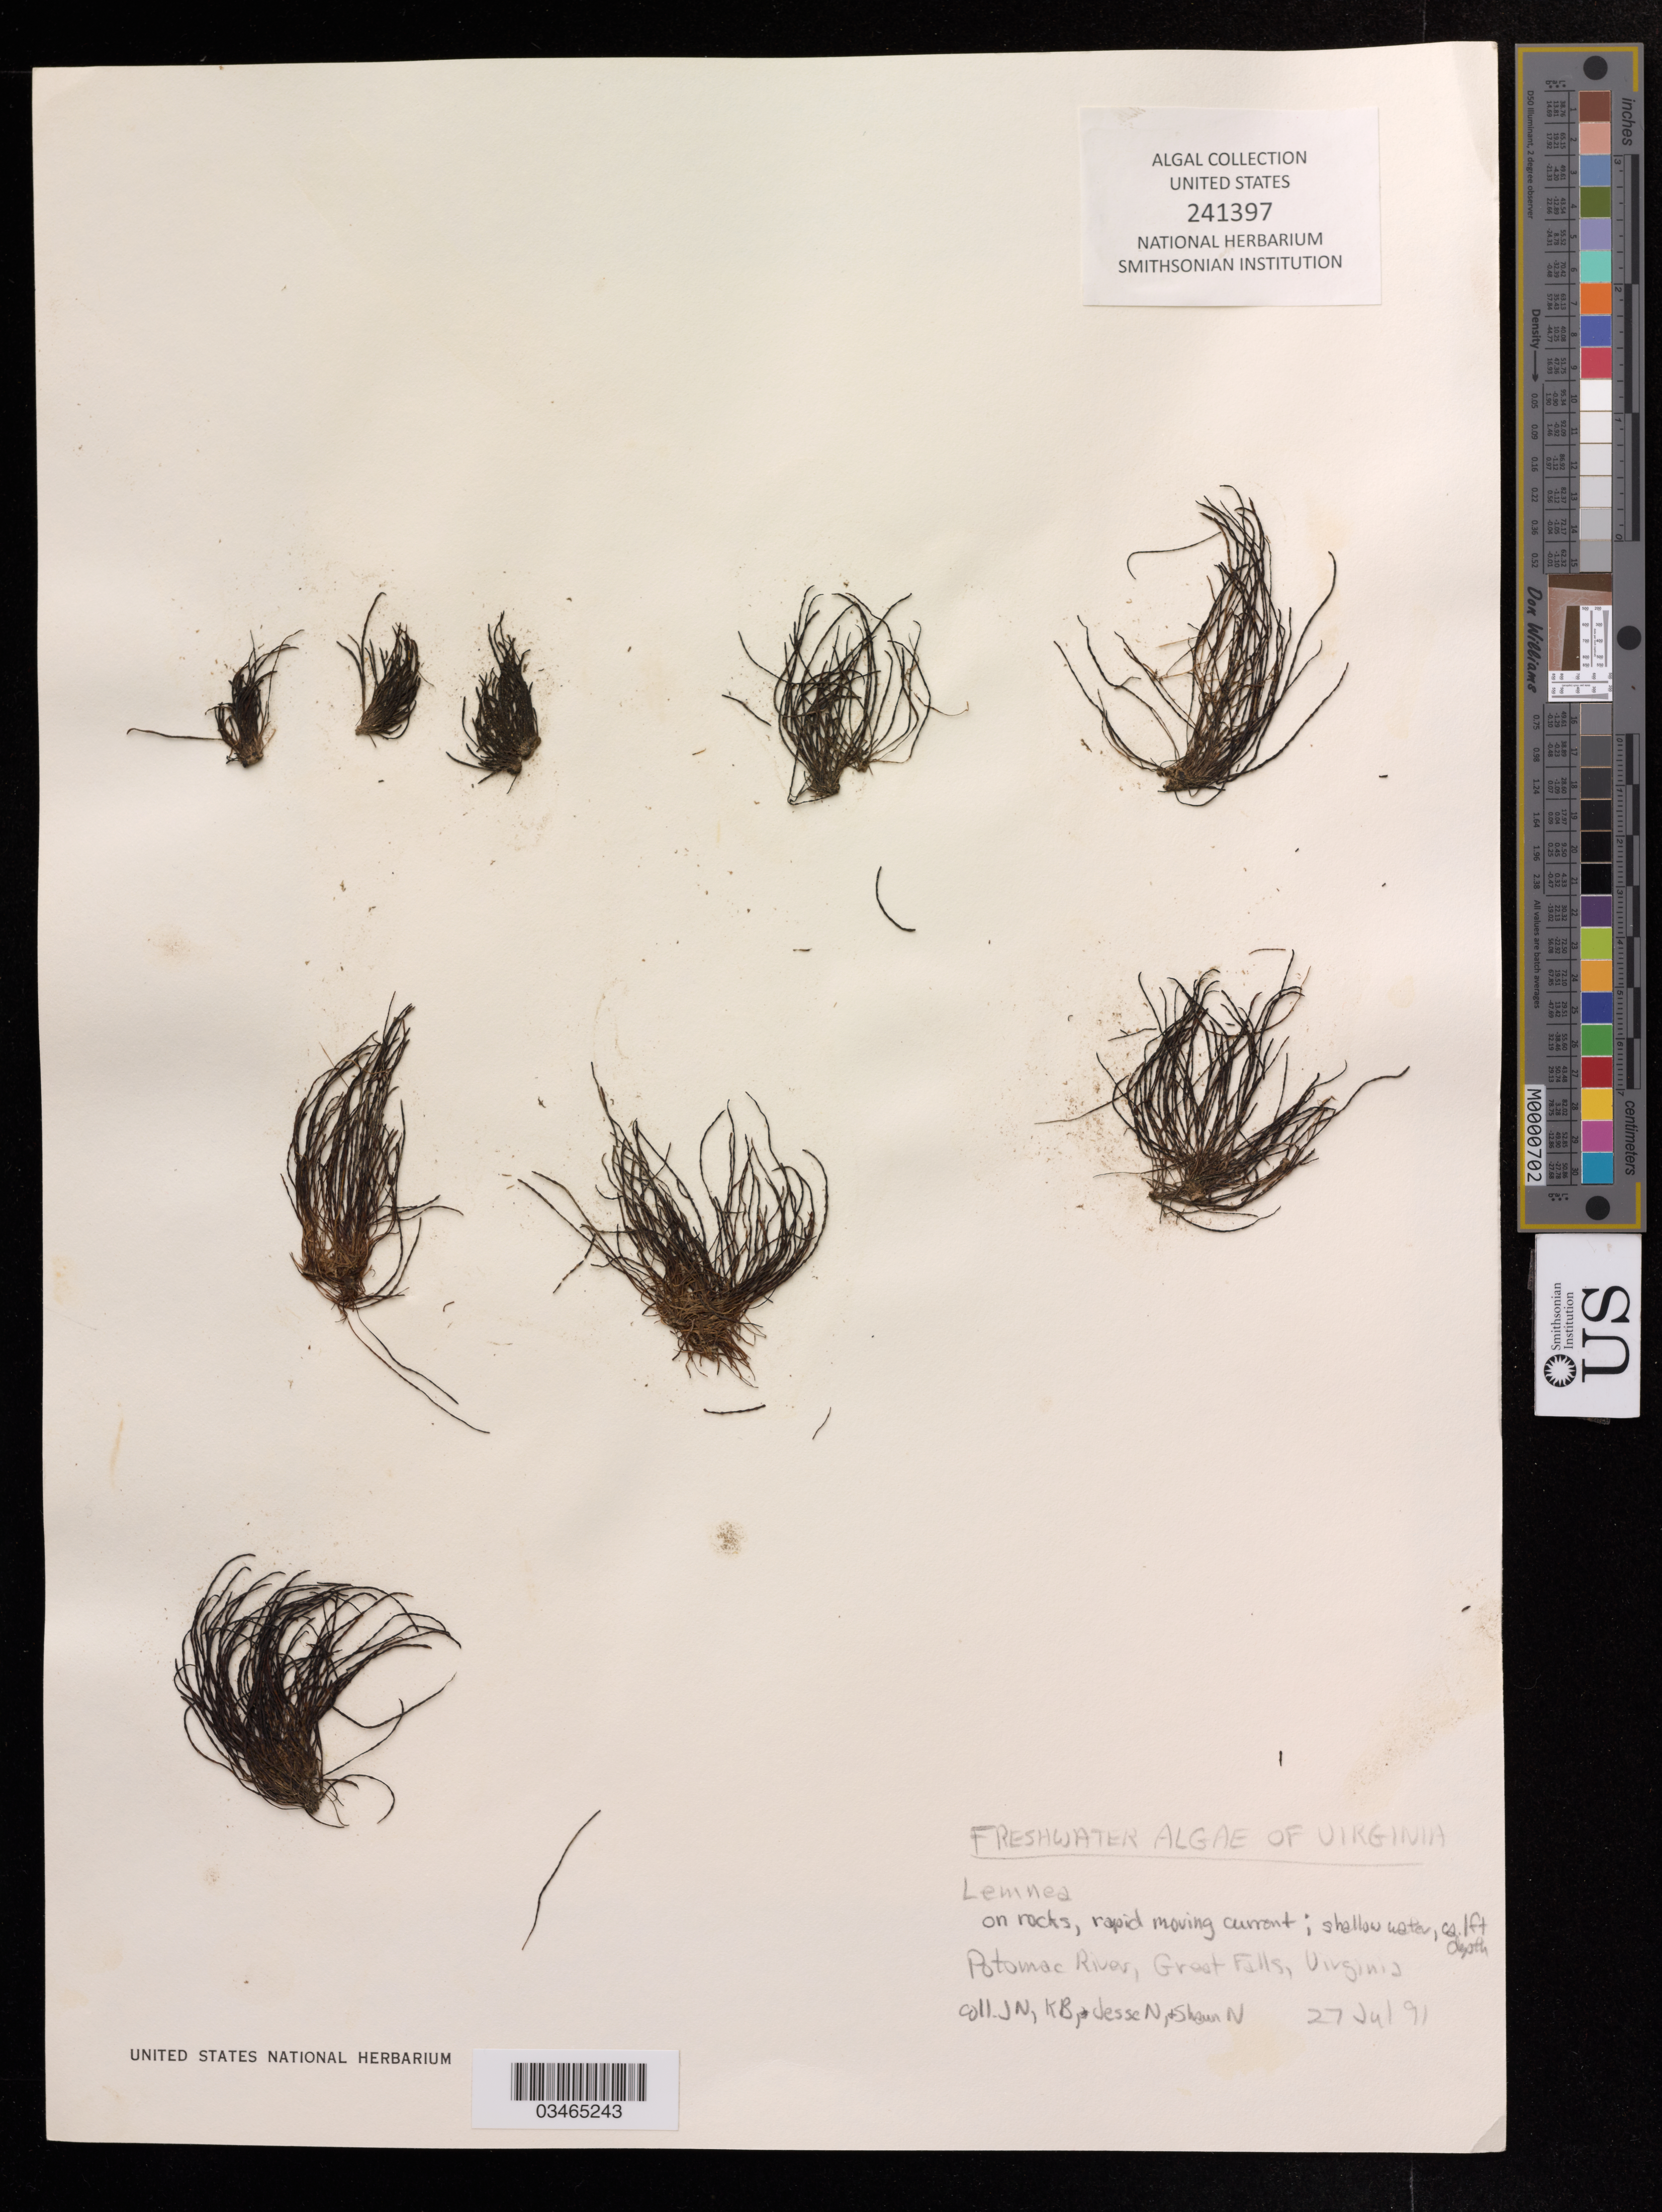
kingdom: Plantae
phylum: Tracheophyta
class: Liliopsida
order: Alismatales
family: Araceae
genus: Lemna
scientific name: Lemna sp.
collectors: J.N. Norris & K.E. Bucher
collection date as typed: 27 7 91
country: United States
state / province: Virginia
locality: Potomac River, Great Falls.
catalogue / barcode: US 241397